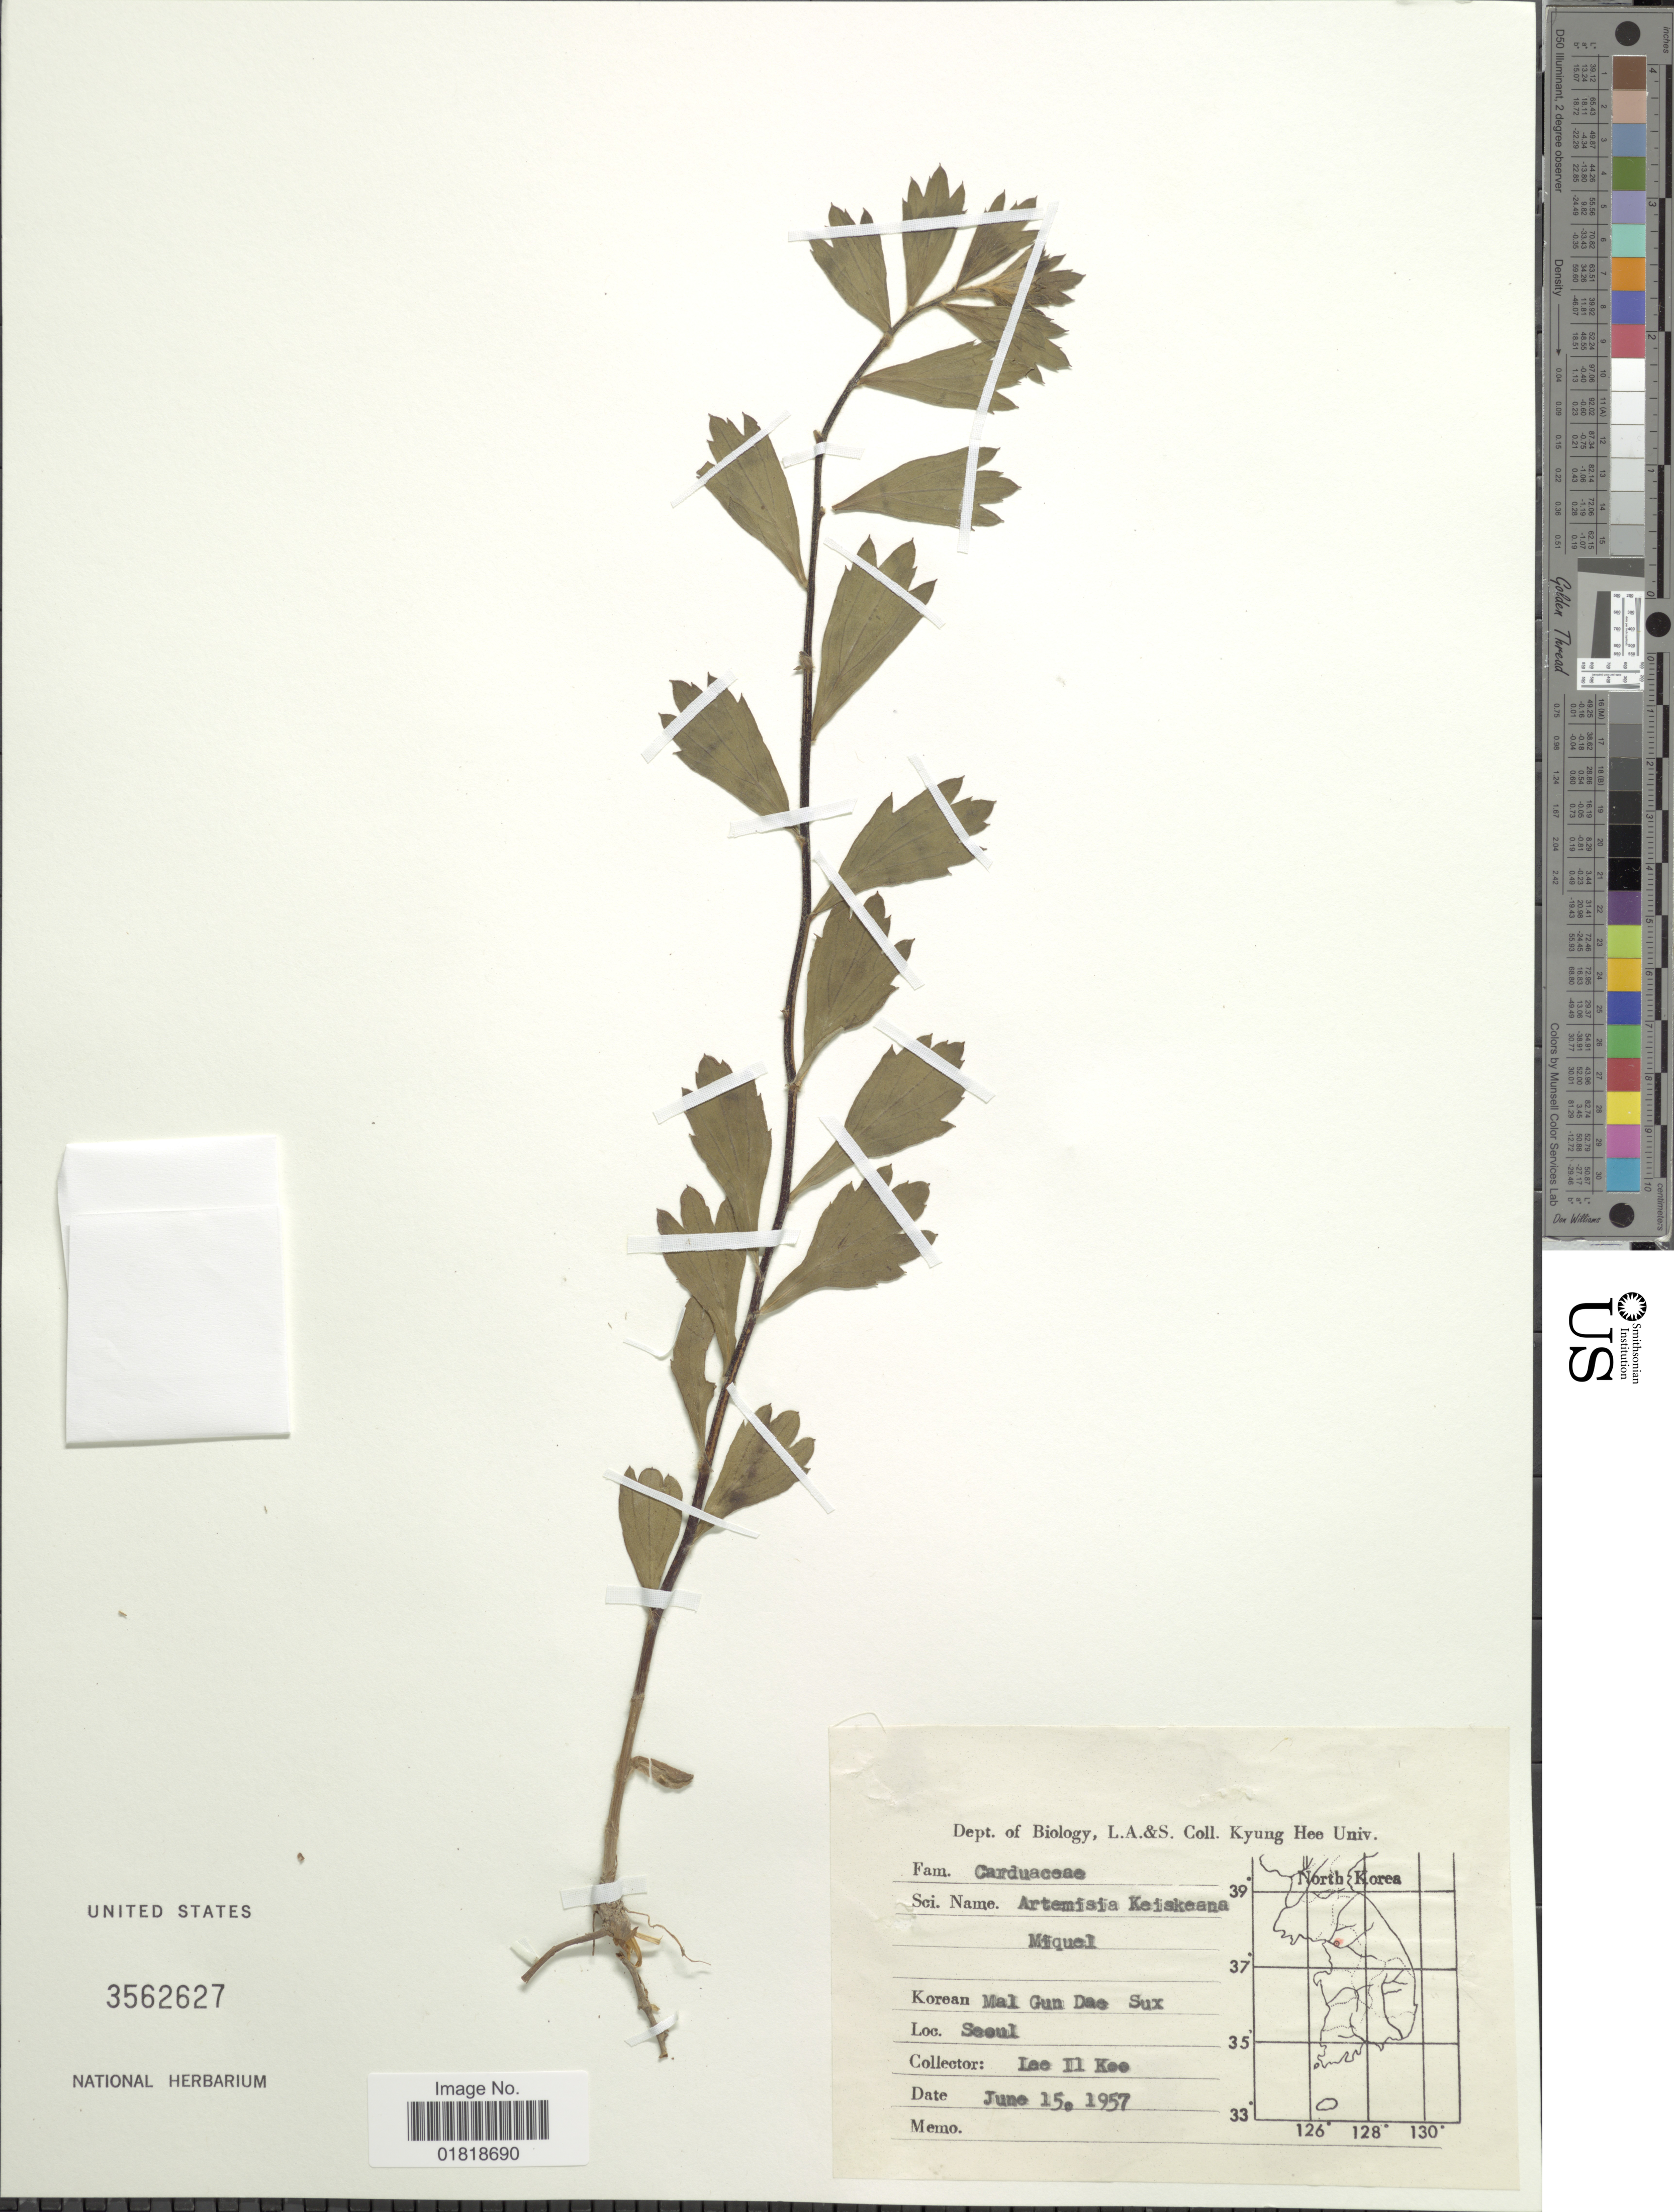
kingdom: Plantae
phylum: Tracheophyta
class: Magnoliopsida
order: Asterales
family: Asteraceae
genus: Artemisia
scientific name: Artemisia keiskeana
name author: Miq.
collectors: I. Lee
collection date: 1957-06-15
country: South Korea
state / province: Seoul Special City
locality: Mal Gun Dae Sux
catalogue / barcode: US 3562627